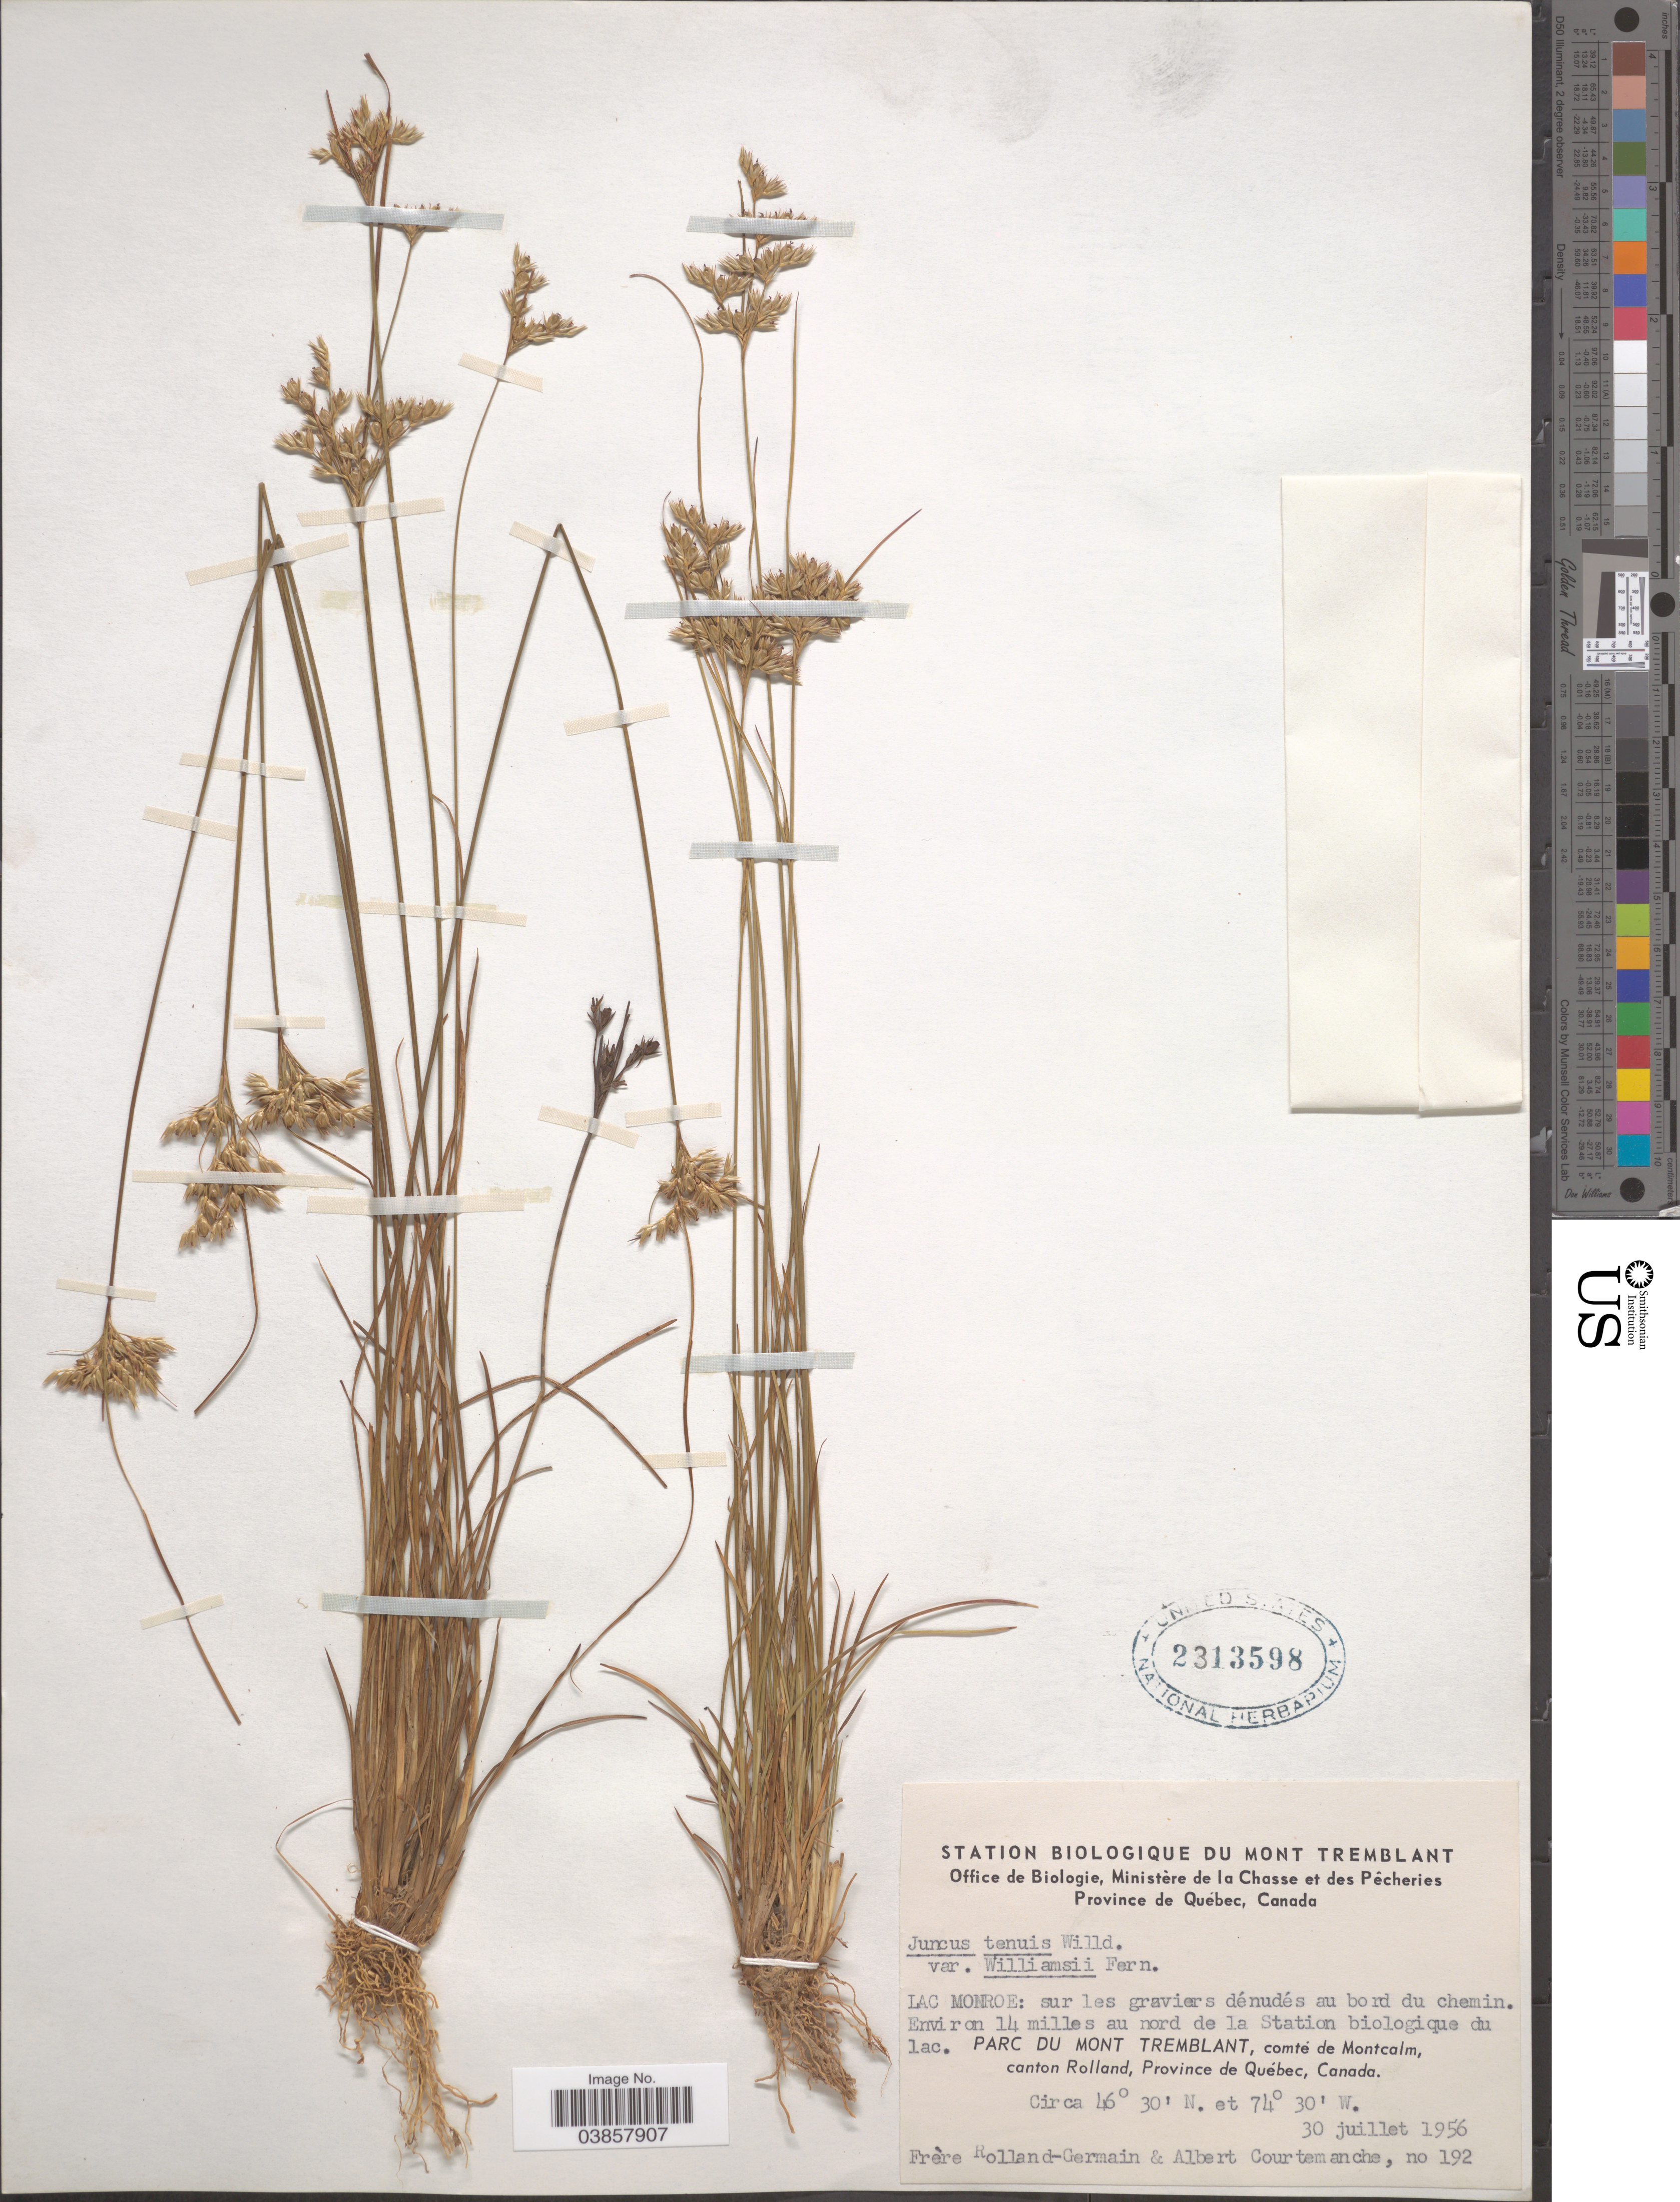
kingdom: Plantae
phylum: Tracheophyta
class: Liliopsida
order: Poales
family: Juncaceae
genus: Juncus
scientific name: Juncus tenuis var. williamsii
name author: Fernald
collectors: Rolland-Germain & A. Courtemanche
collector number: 192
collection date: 1956-07-30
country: Canada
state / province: Quebec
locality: Mont Tremblant. Lac Monroe: sur les graviers dénudés au bord du chemin. Environ 14 miles au nord de la Station biologique du lac. Parc du Mont Tremblant, comté de Montcalm, canton Rolland.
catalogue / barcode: US 2313598